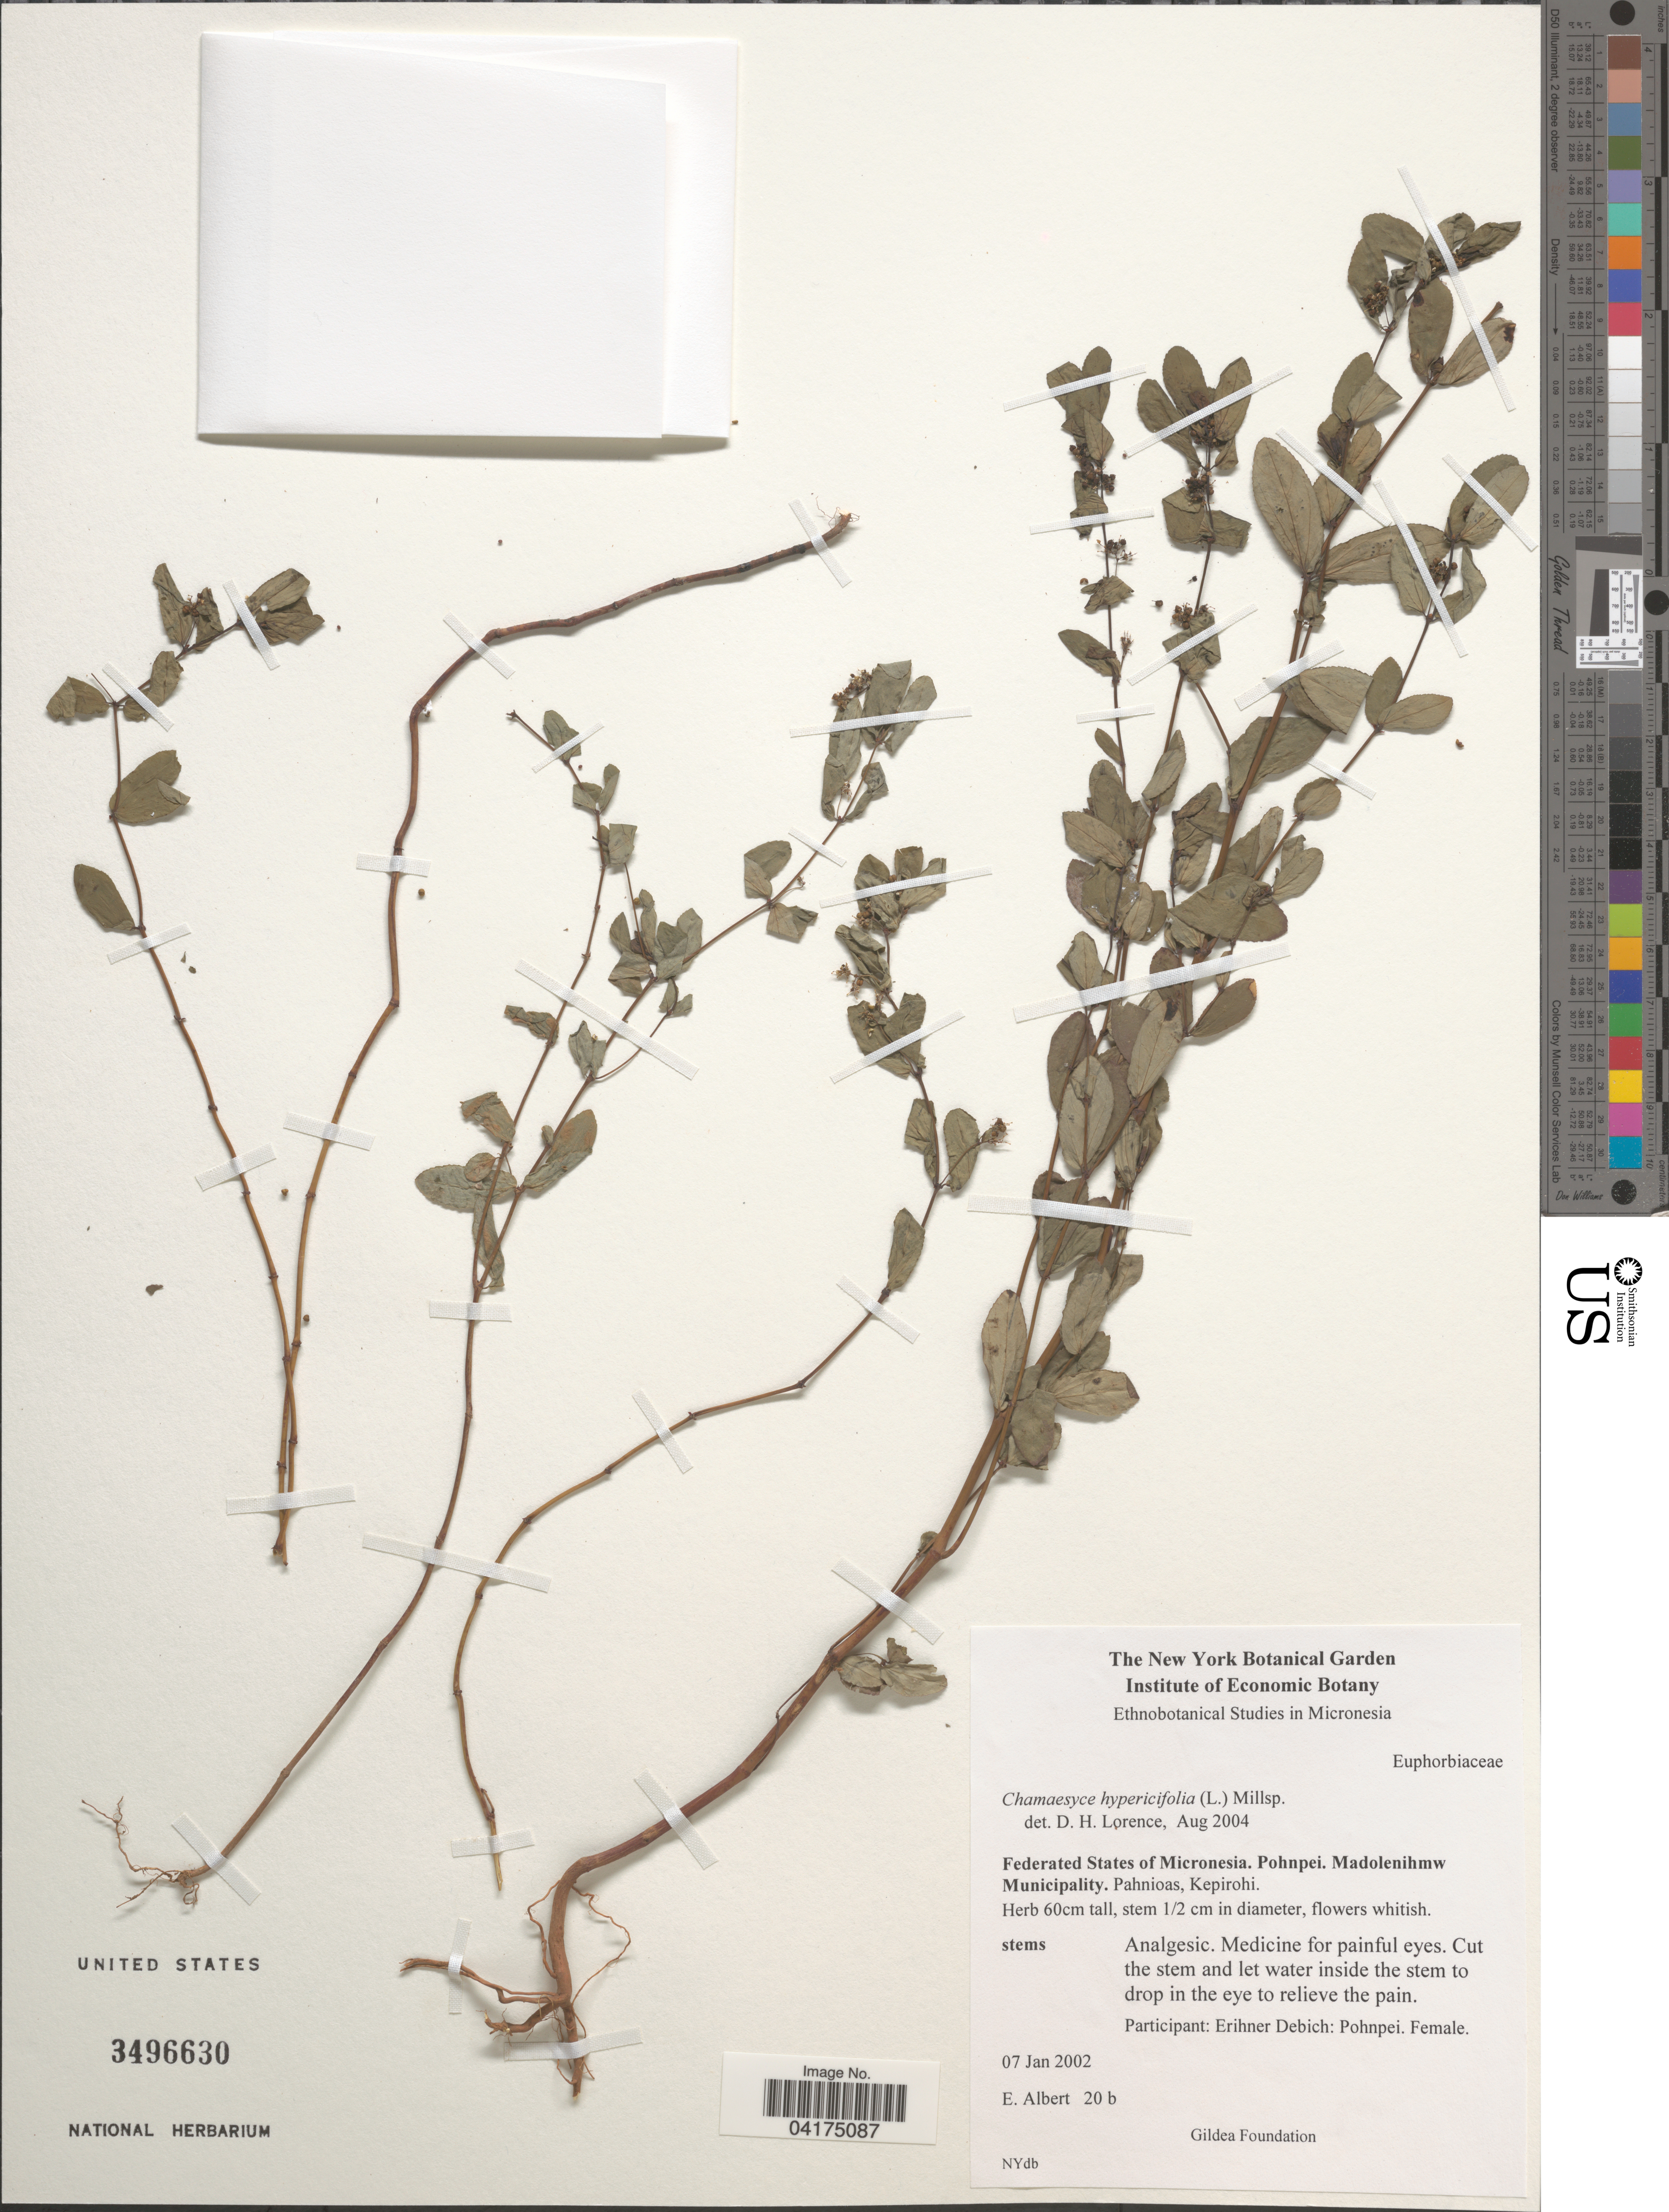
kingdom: Plantae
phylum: Tracheophyta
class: Magnoliopsida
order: Malpighiales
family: Euphorbiaceae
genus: Chamaesyce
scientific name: Chamaesyce hypericifolia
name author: (L.) Millsp.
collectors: E. Albert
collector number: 20b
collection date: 2002-01-07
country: Micronesia, Federated States of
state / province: Pohnpei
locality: Madolenihmw Municipality. Pahnioas, Kepirohi.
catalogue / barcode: US 3496630